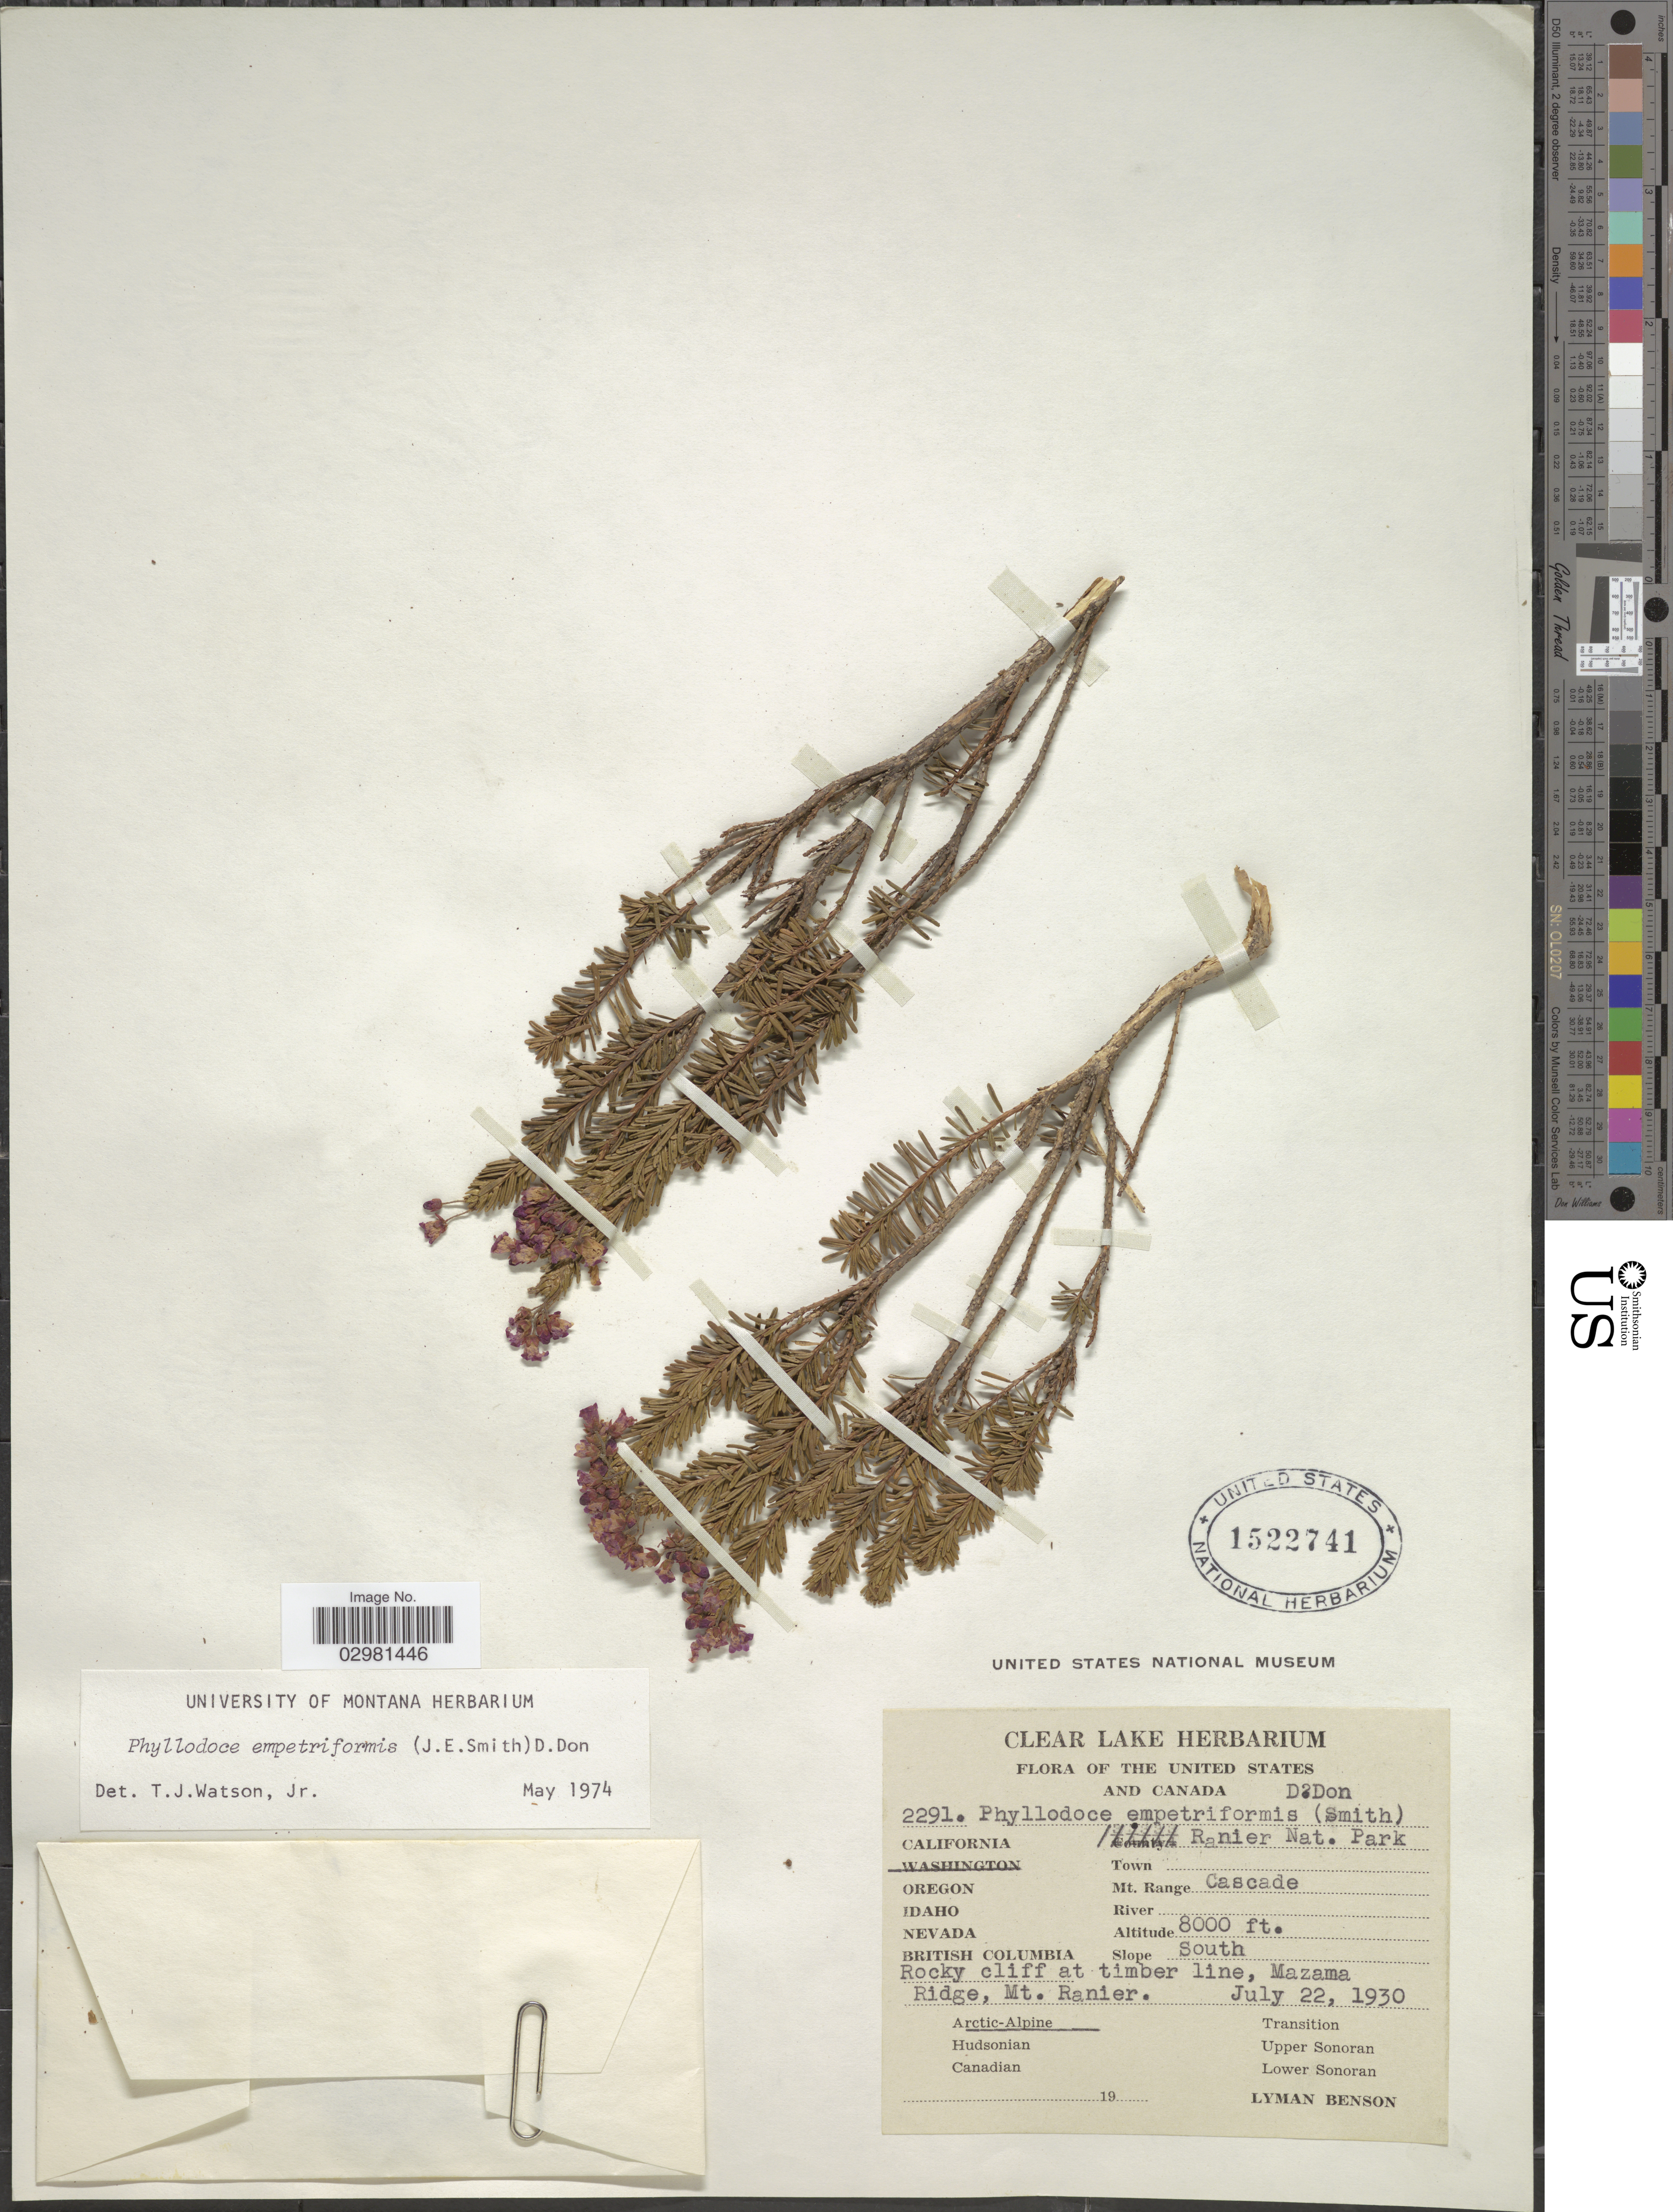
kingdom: Plantae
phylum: Tracheophyta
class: Magnoliopsida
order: Ericales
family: Ericaceae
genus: Phyllodoce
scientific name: Phyllodoce empetiformis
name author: (Small) D. Don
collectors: L. D. Benson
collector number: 2291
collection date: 1930-07-22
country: United States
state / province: Washington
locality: Ranier Nat. Park, Mt. Range Cascade, Slope South, Rocky cliff at timber line, Mazama Ridge, Mt. Ranier.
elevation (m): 2438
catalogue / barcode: US 1522741